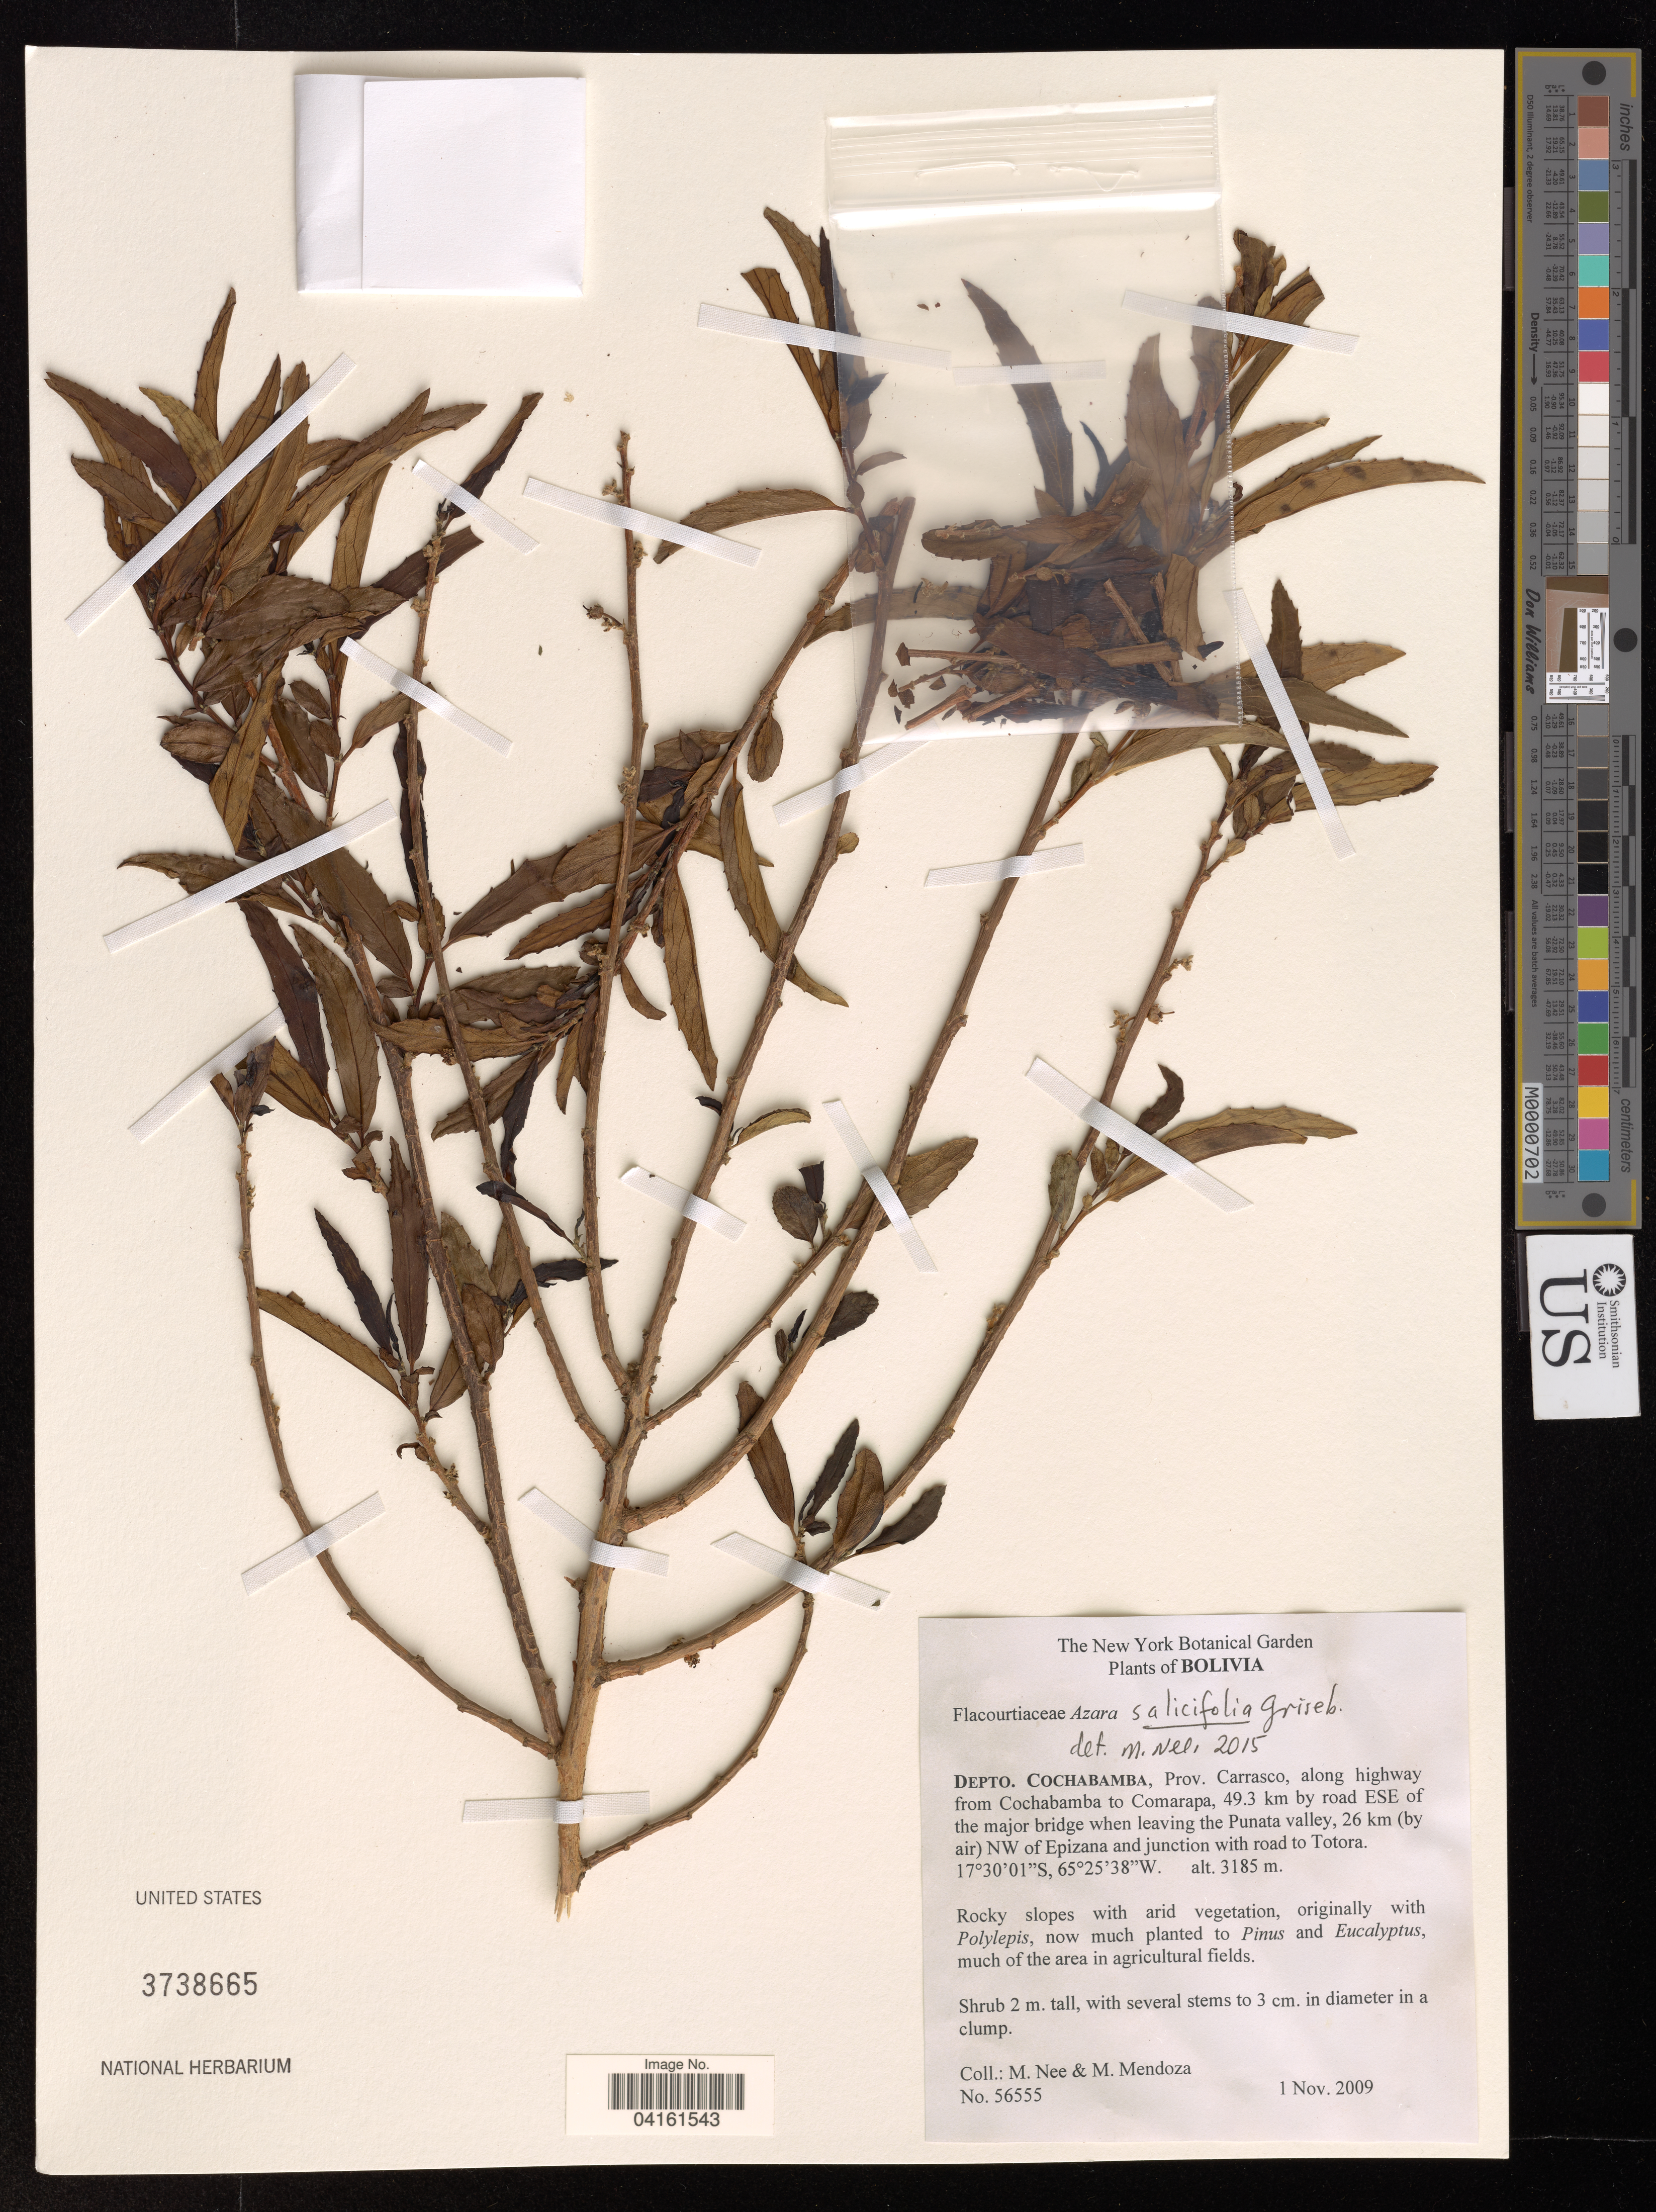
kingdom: Plantae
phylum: Tracheophyta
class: Magnoliopsida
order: Malpighiales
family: Salicaceae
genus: Azara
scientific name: Azara salicifolia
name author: Griseb.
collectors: M. Nee & M. Mendoza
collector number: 56555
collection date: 2009-11-01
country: Bolivia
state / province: Cochabamba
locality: Depto. Cochabamba, Prov. Carrasco, along highway from Cochabamba to Comarapa, 49.3 km by road ESE of the major bridge when leaving the Punata valley, 26 km (by air) NW of Epizana and junction with road to Totora.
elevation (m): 3185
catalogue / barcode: US 3738665